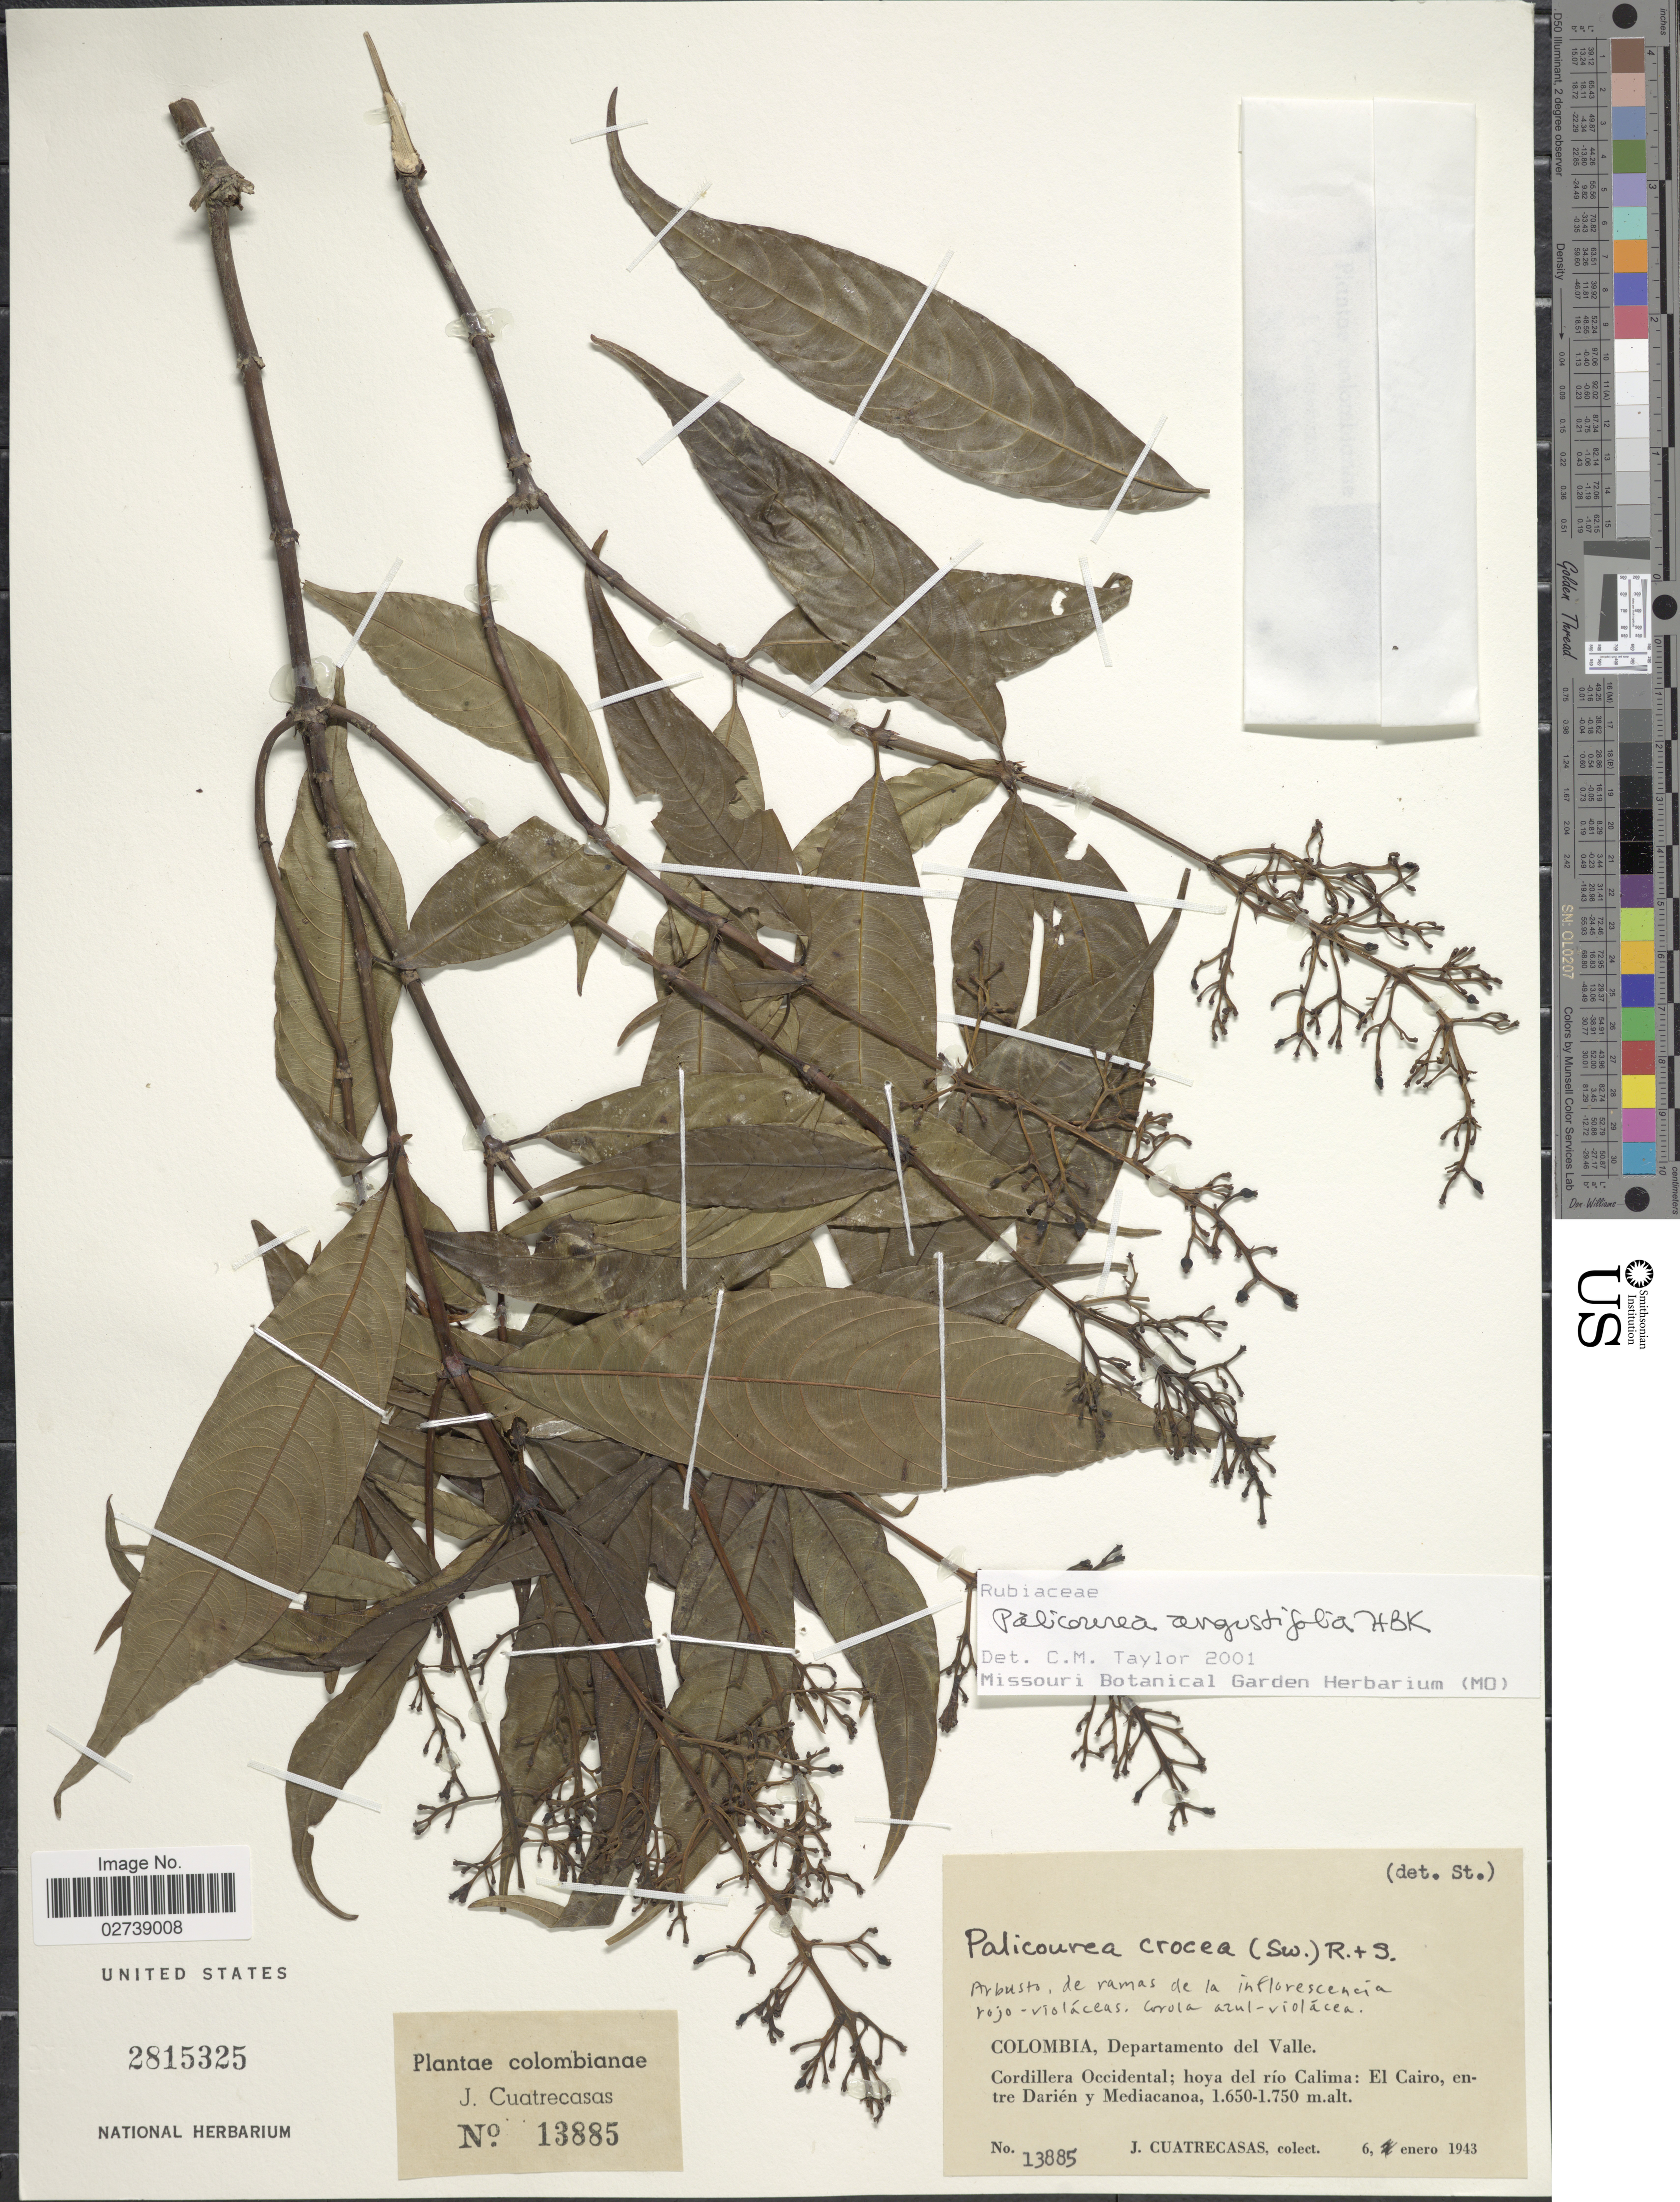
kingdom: Plantae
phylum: Tracheophyta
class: Magnoliopsida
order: Gentianales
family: Rubiaceae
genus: Palicourea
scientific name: Palicourea angustifolia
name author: Kunth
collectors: J. Cuatrecasas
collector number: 13885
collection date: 1943-01-06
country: Colombia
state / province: Valle del Cauca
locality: Colombia, Departamento del Valle. Cordillera Occidental; hoya del rio Calima: El Cairo, entre Darien y Mediacanoa.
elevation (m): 1650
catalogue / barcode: US 2815325